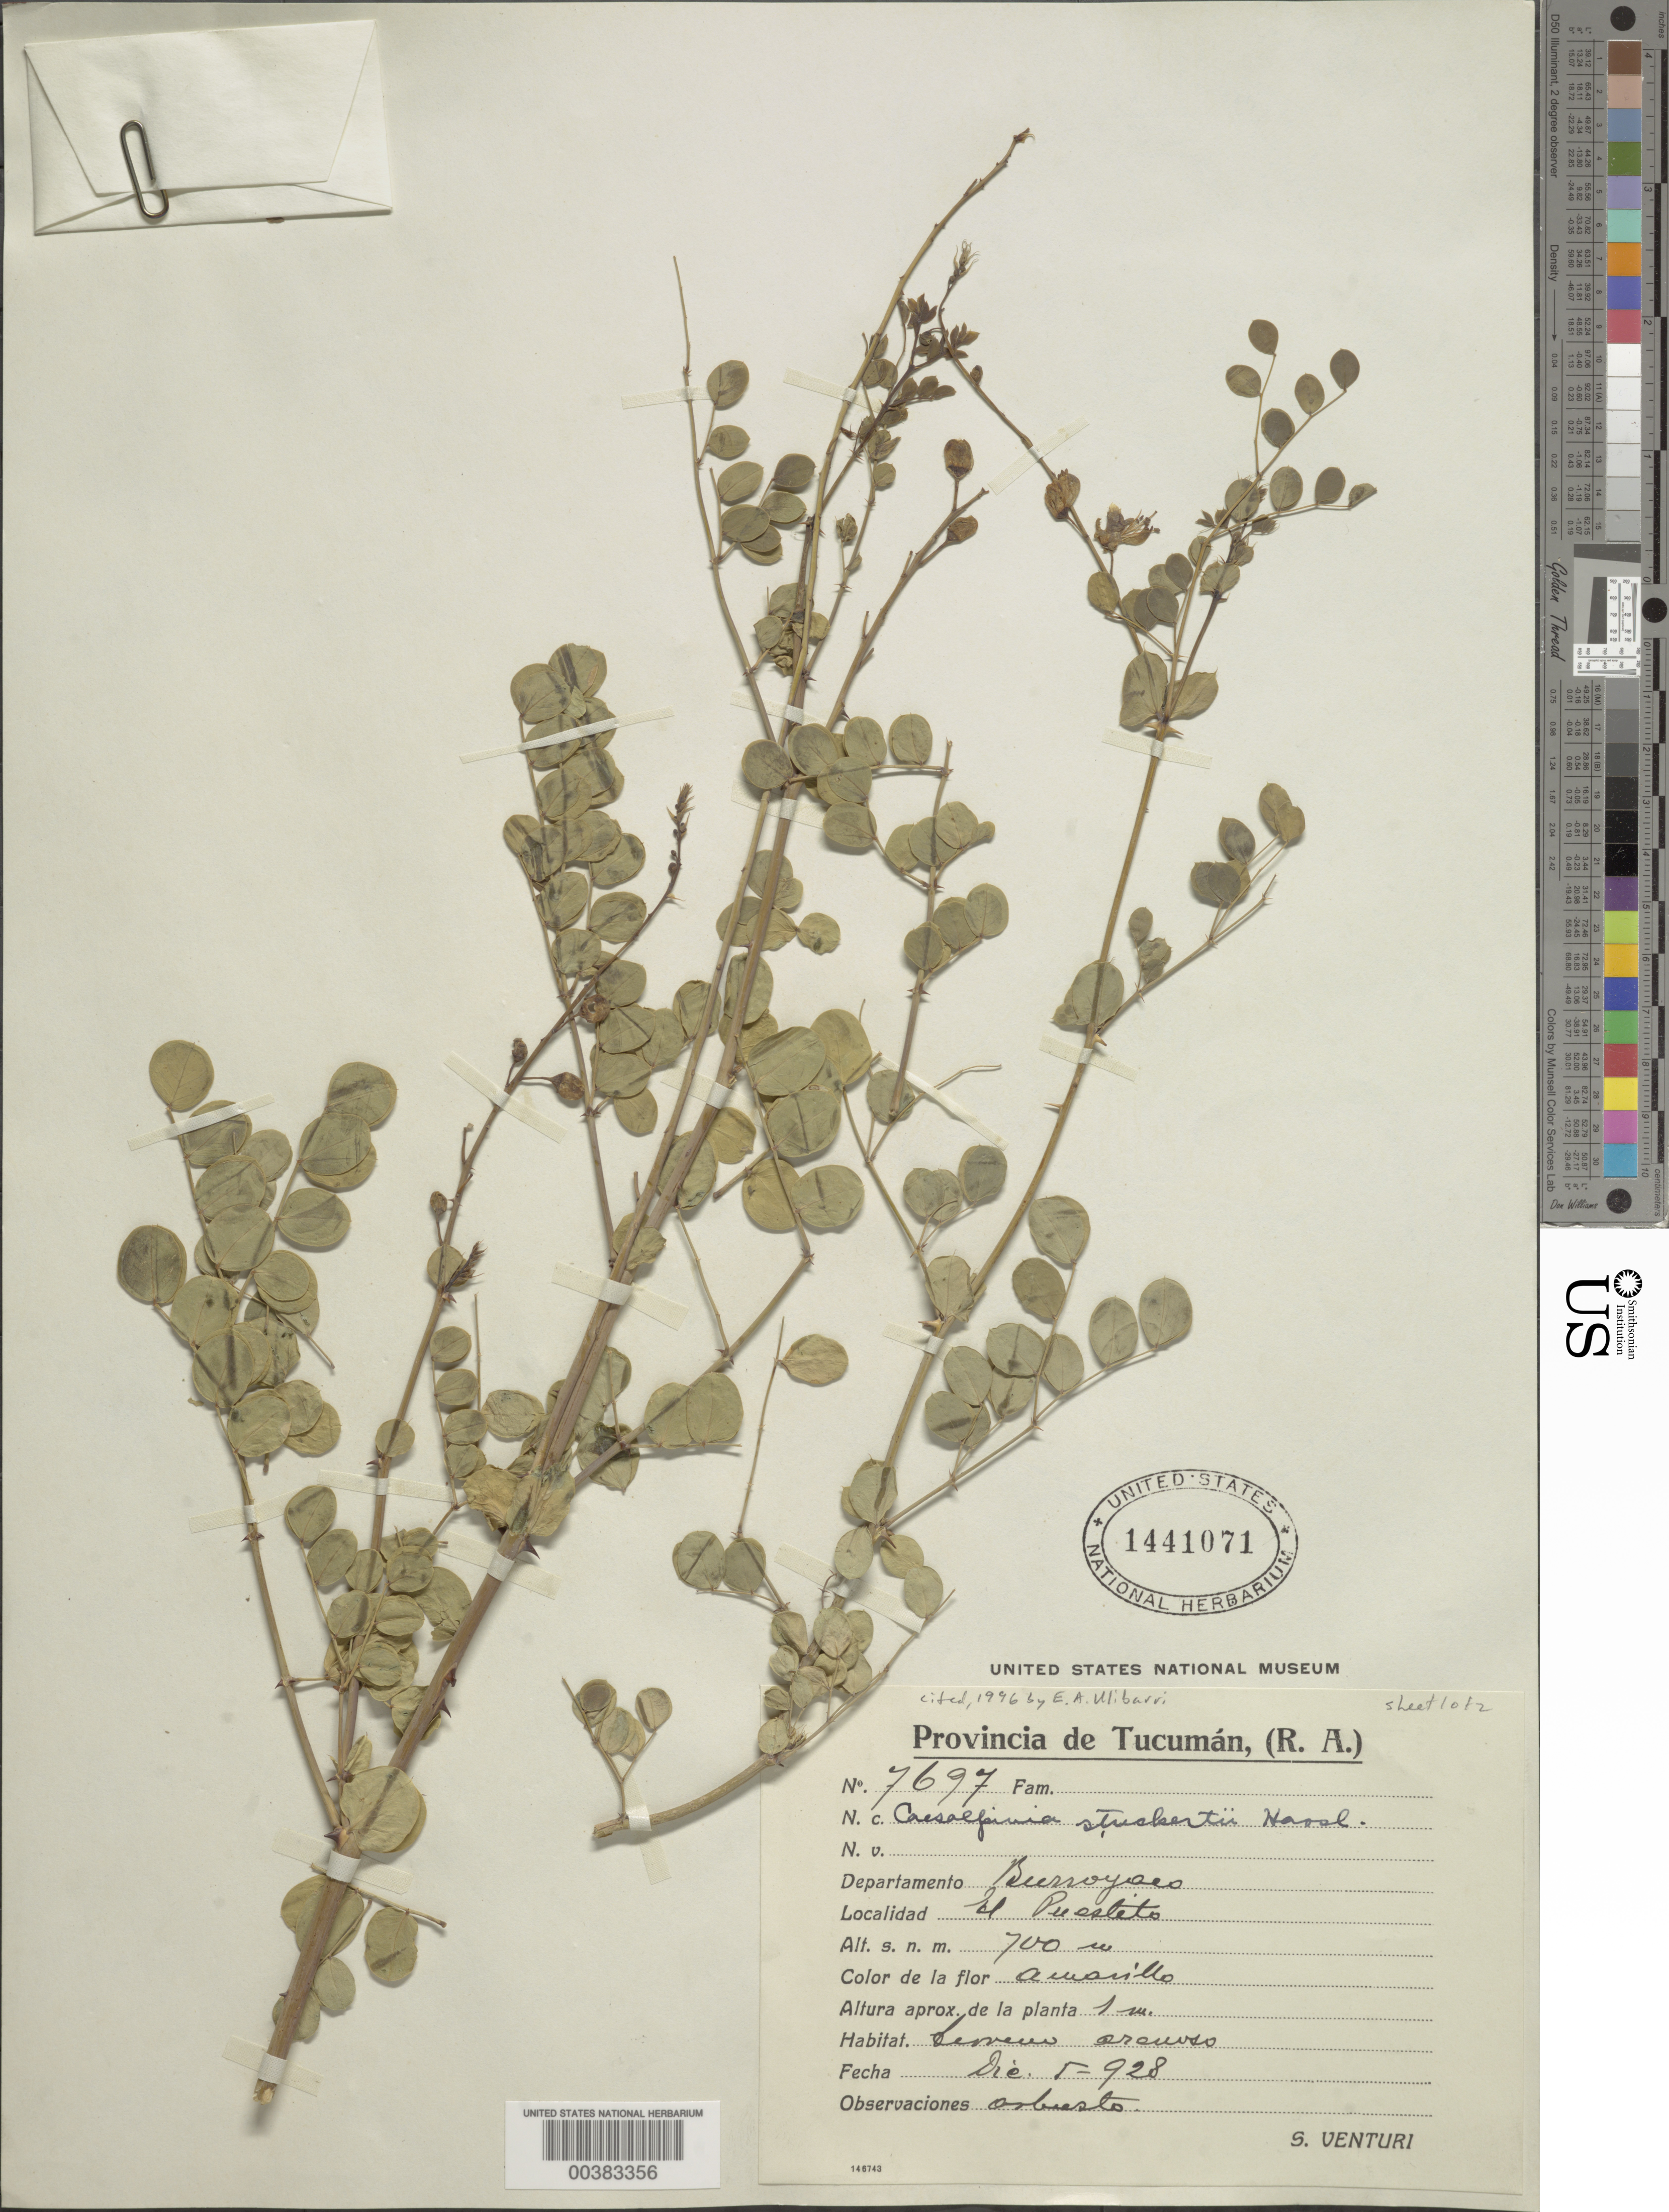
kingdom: Plantae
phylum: Tracheophyta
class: Magnoliopsida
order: Fabales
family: Fabaceae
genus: Denisophytum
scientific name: Denisophytum stuckertii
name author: (Hassl.) Gagnon & G.P. Lewis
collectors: S. Venturi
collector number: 7697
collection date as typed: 05 Dec 1928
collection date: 1928-12-05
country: Argentina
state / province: Tucumán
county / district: Burruyaco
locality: El Puestito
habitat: Serreno arenoso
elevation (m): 700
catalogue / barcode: US 1441071